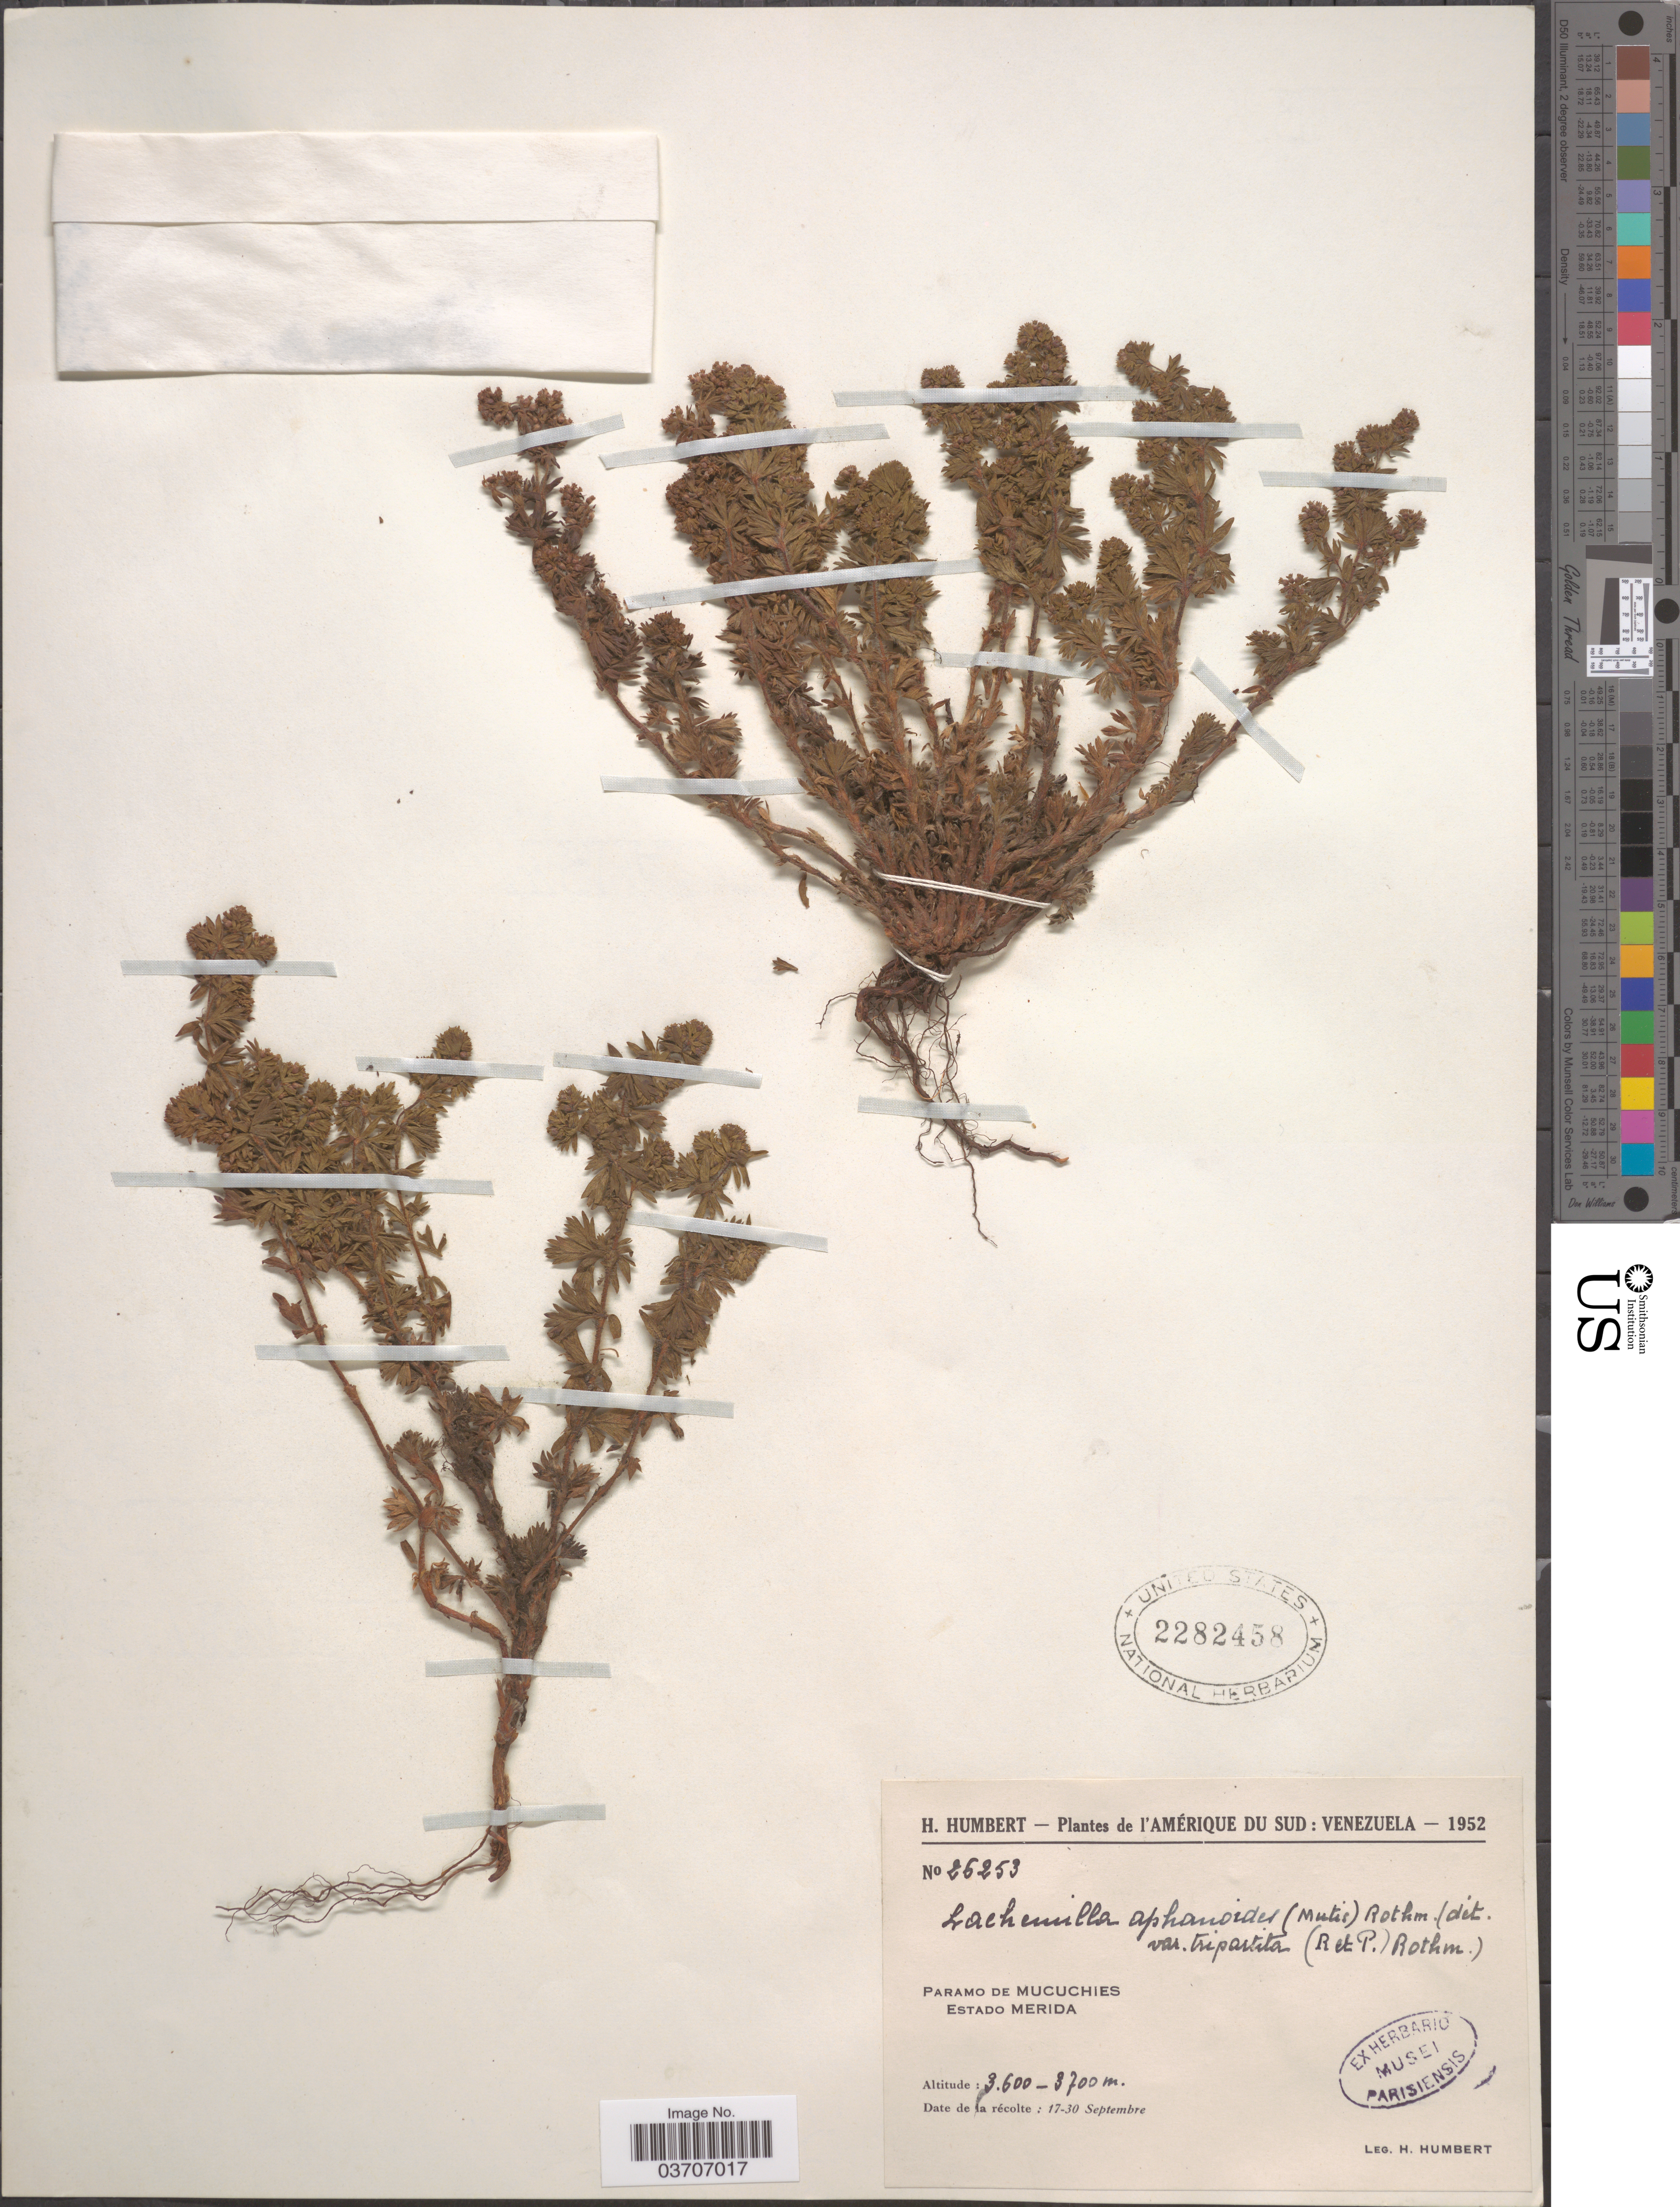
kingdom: Plantae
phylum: Tracheophyta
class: Magnoliopsida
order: Rosales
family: Rosaceae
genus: Lachemilla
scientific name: Lachemilla aphanoides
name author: (Mutis ex L. f.) Rothm.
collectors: H. Humbert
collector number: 26253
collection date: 1952-09-17/1952-09-30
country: Venezuela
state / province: Merida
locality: Amérique du Sud. Paramo de Mucuchies.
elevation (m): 3600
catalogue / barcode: US 2282458